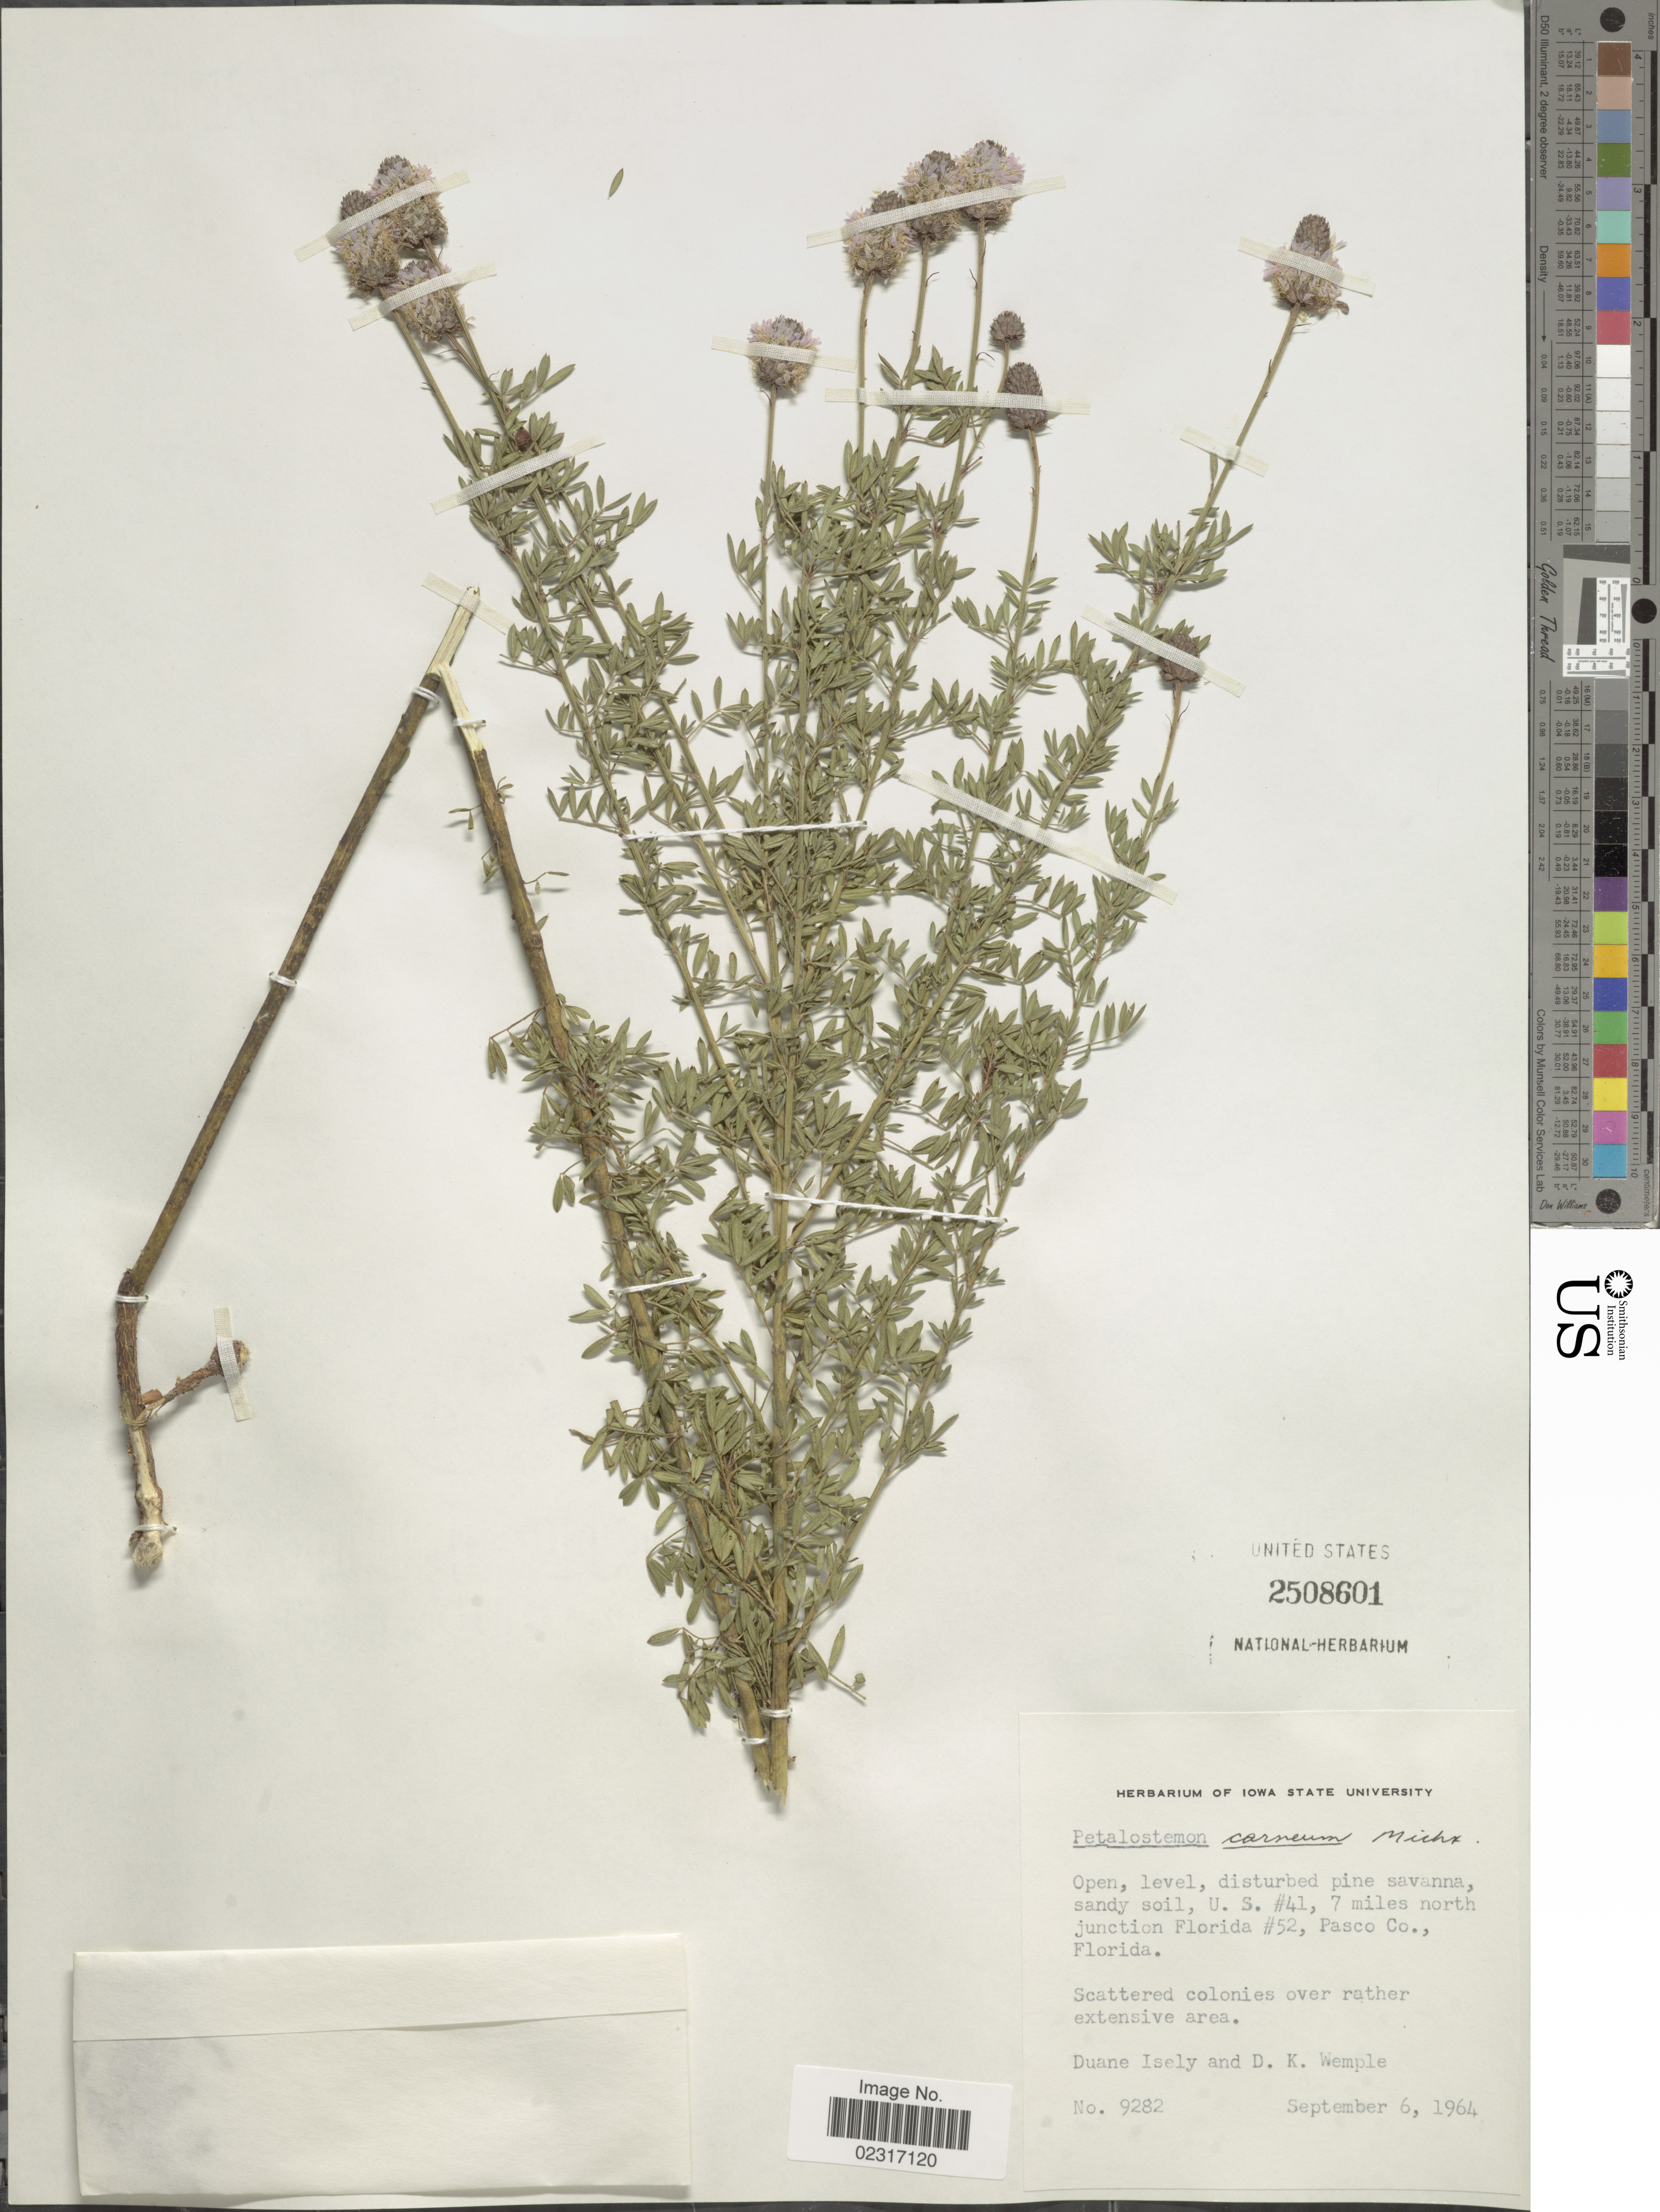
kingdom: Plantae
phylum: Tracheophyta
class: Magnoliopsida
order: Fabales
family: Fabaceae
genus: Dalea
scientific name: Dalea carnea var. carnea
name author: (Michx.) Poir.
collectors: D. Isely & D. Wemple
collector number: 9282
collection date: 1964-09-06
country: United States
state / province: Florida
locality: U.S. #41, 7 miles north junction Florida #52, Pasco Co.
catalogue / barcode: US 2508601